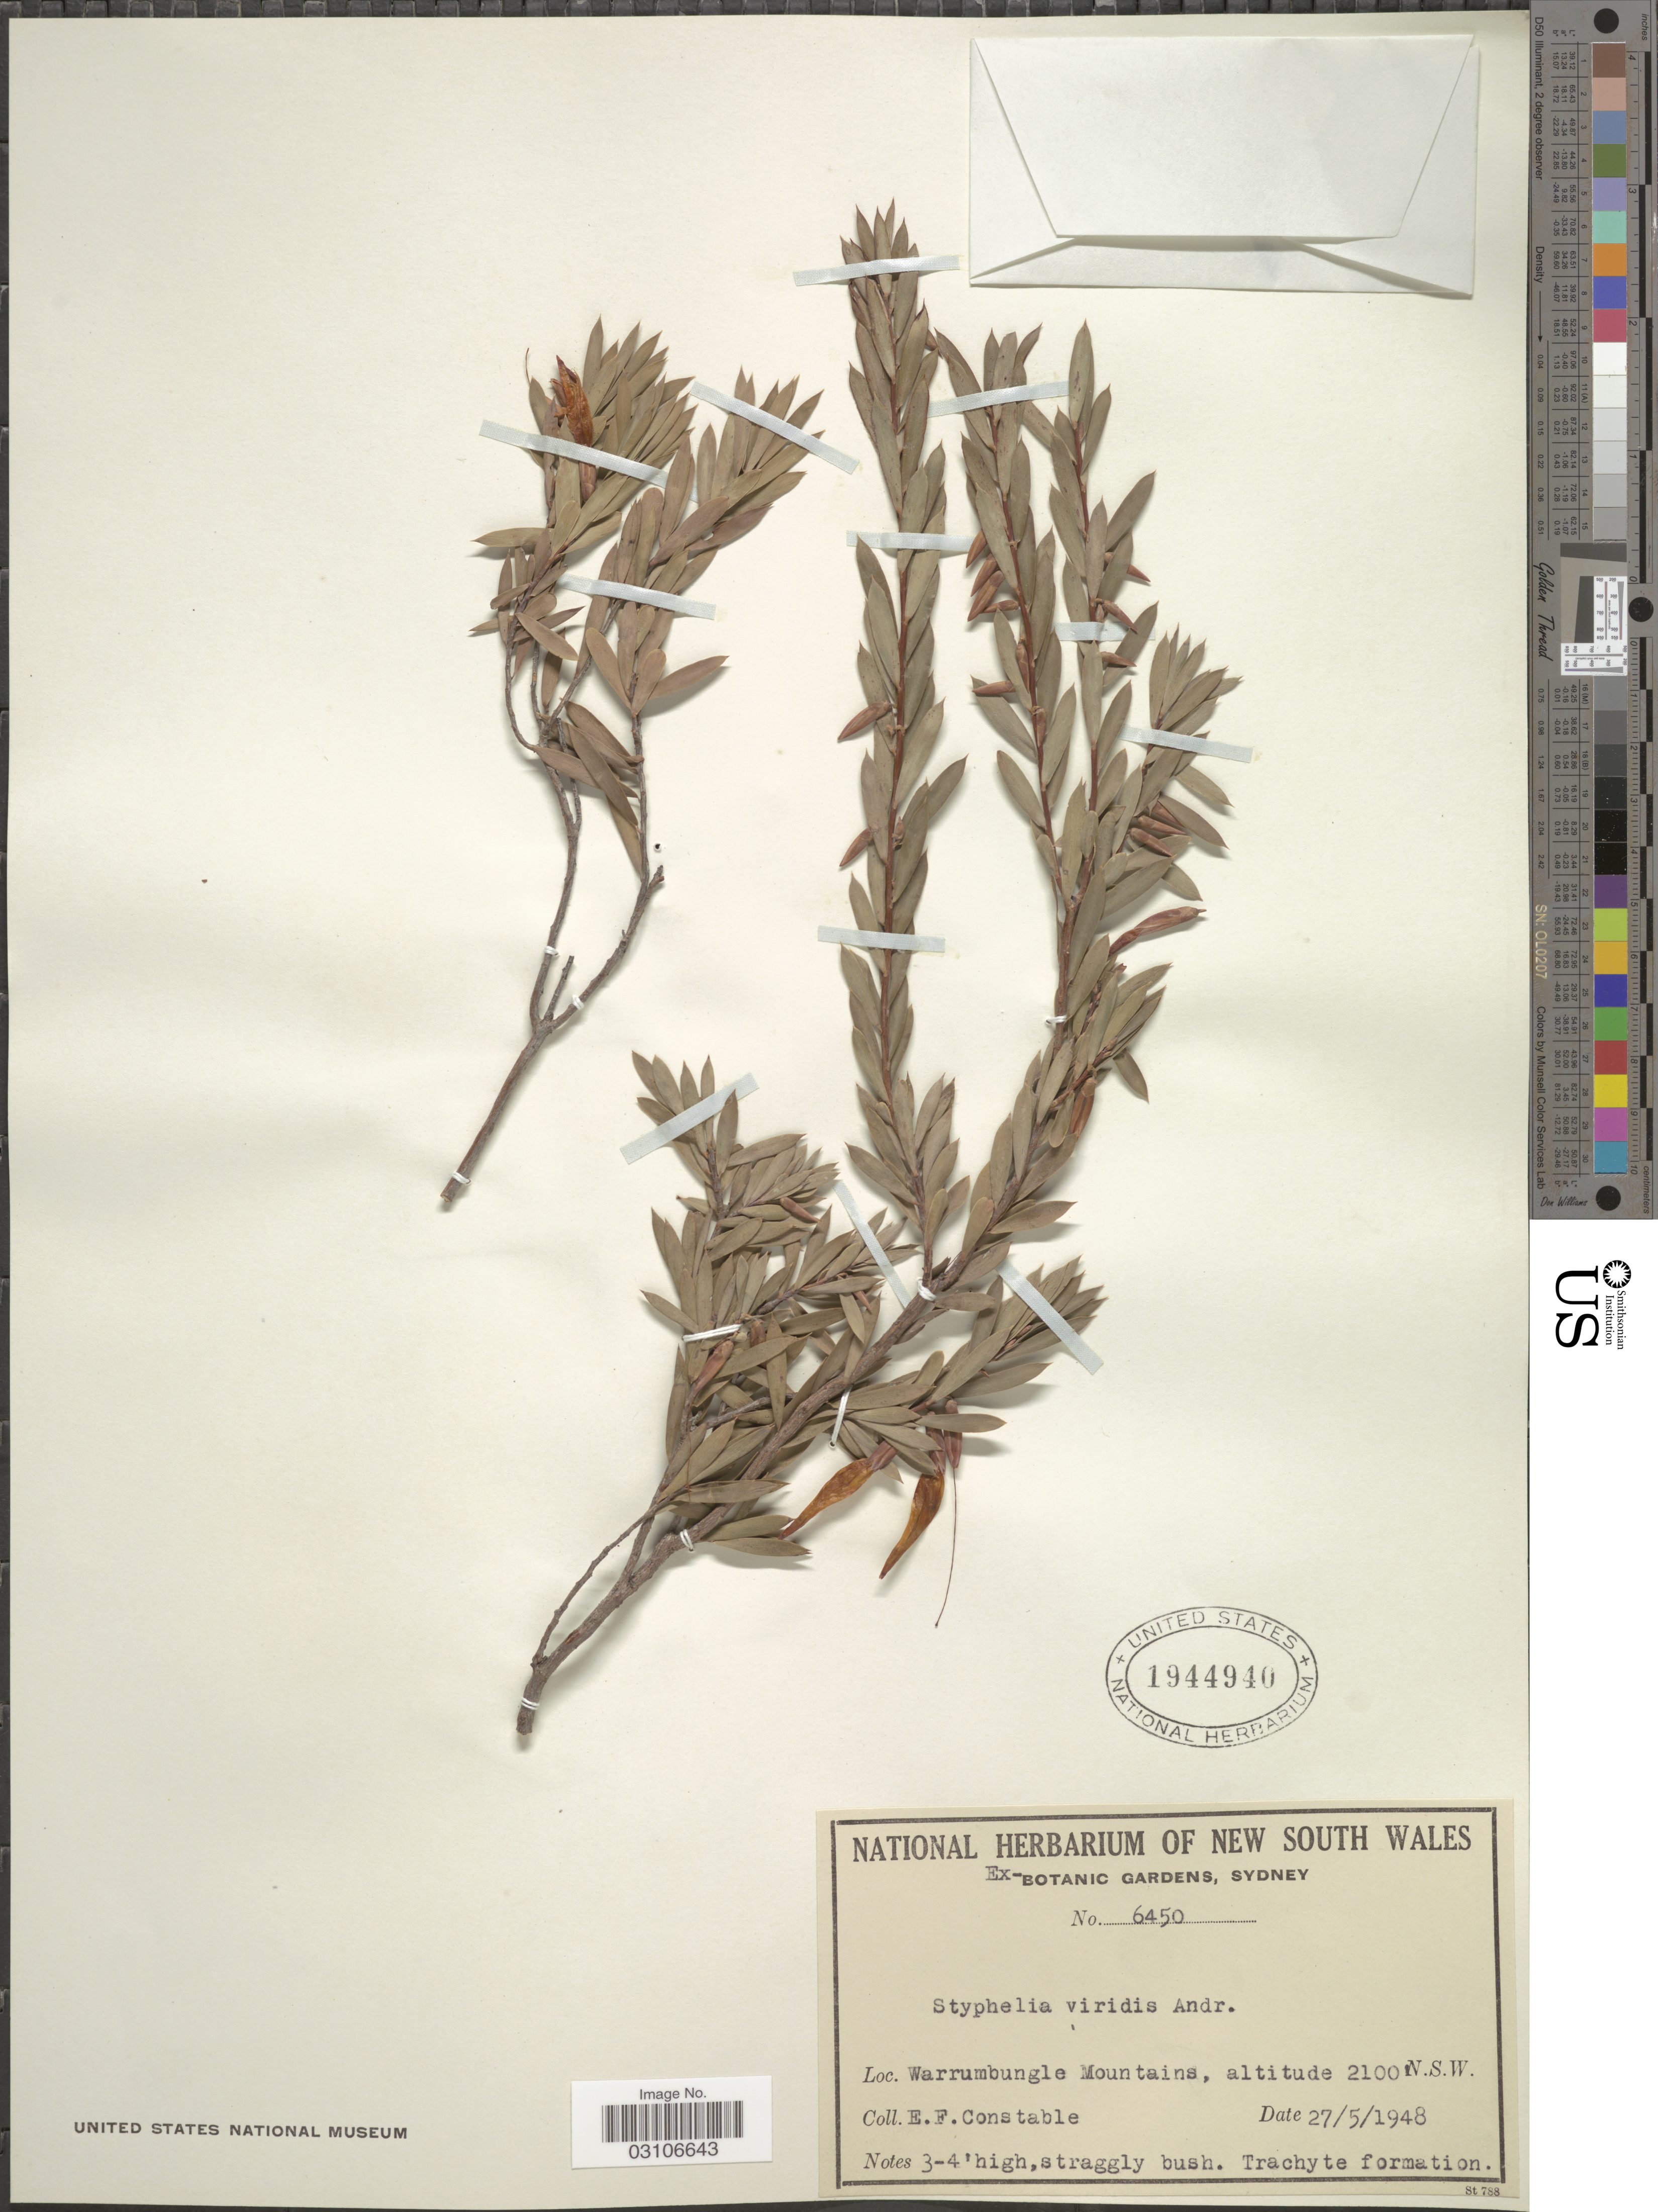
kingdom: Plantae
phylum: Tracheophyta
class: Magnoliopsida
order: Ericales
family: Ericaceae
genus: Styphelia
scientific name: Styphelia viridis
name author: Andrews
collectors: E. F. Constable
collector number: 6450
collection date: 1948-05-27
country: Australia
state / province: New South Wales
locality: Warrumbungle Mountains.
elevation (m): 640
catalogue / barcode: US 1944940